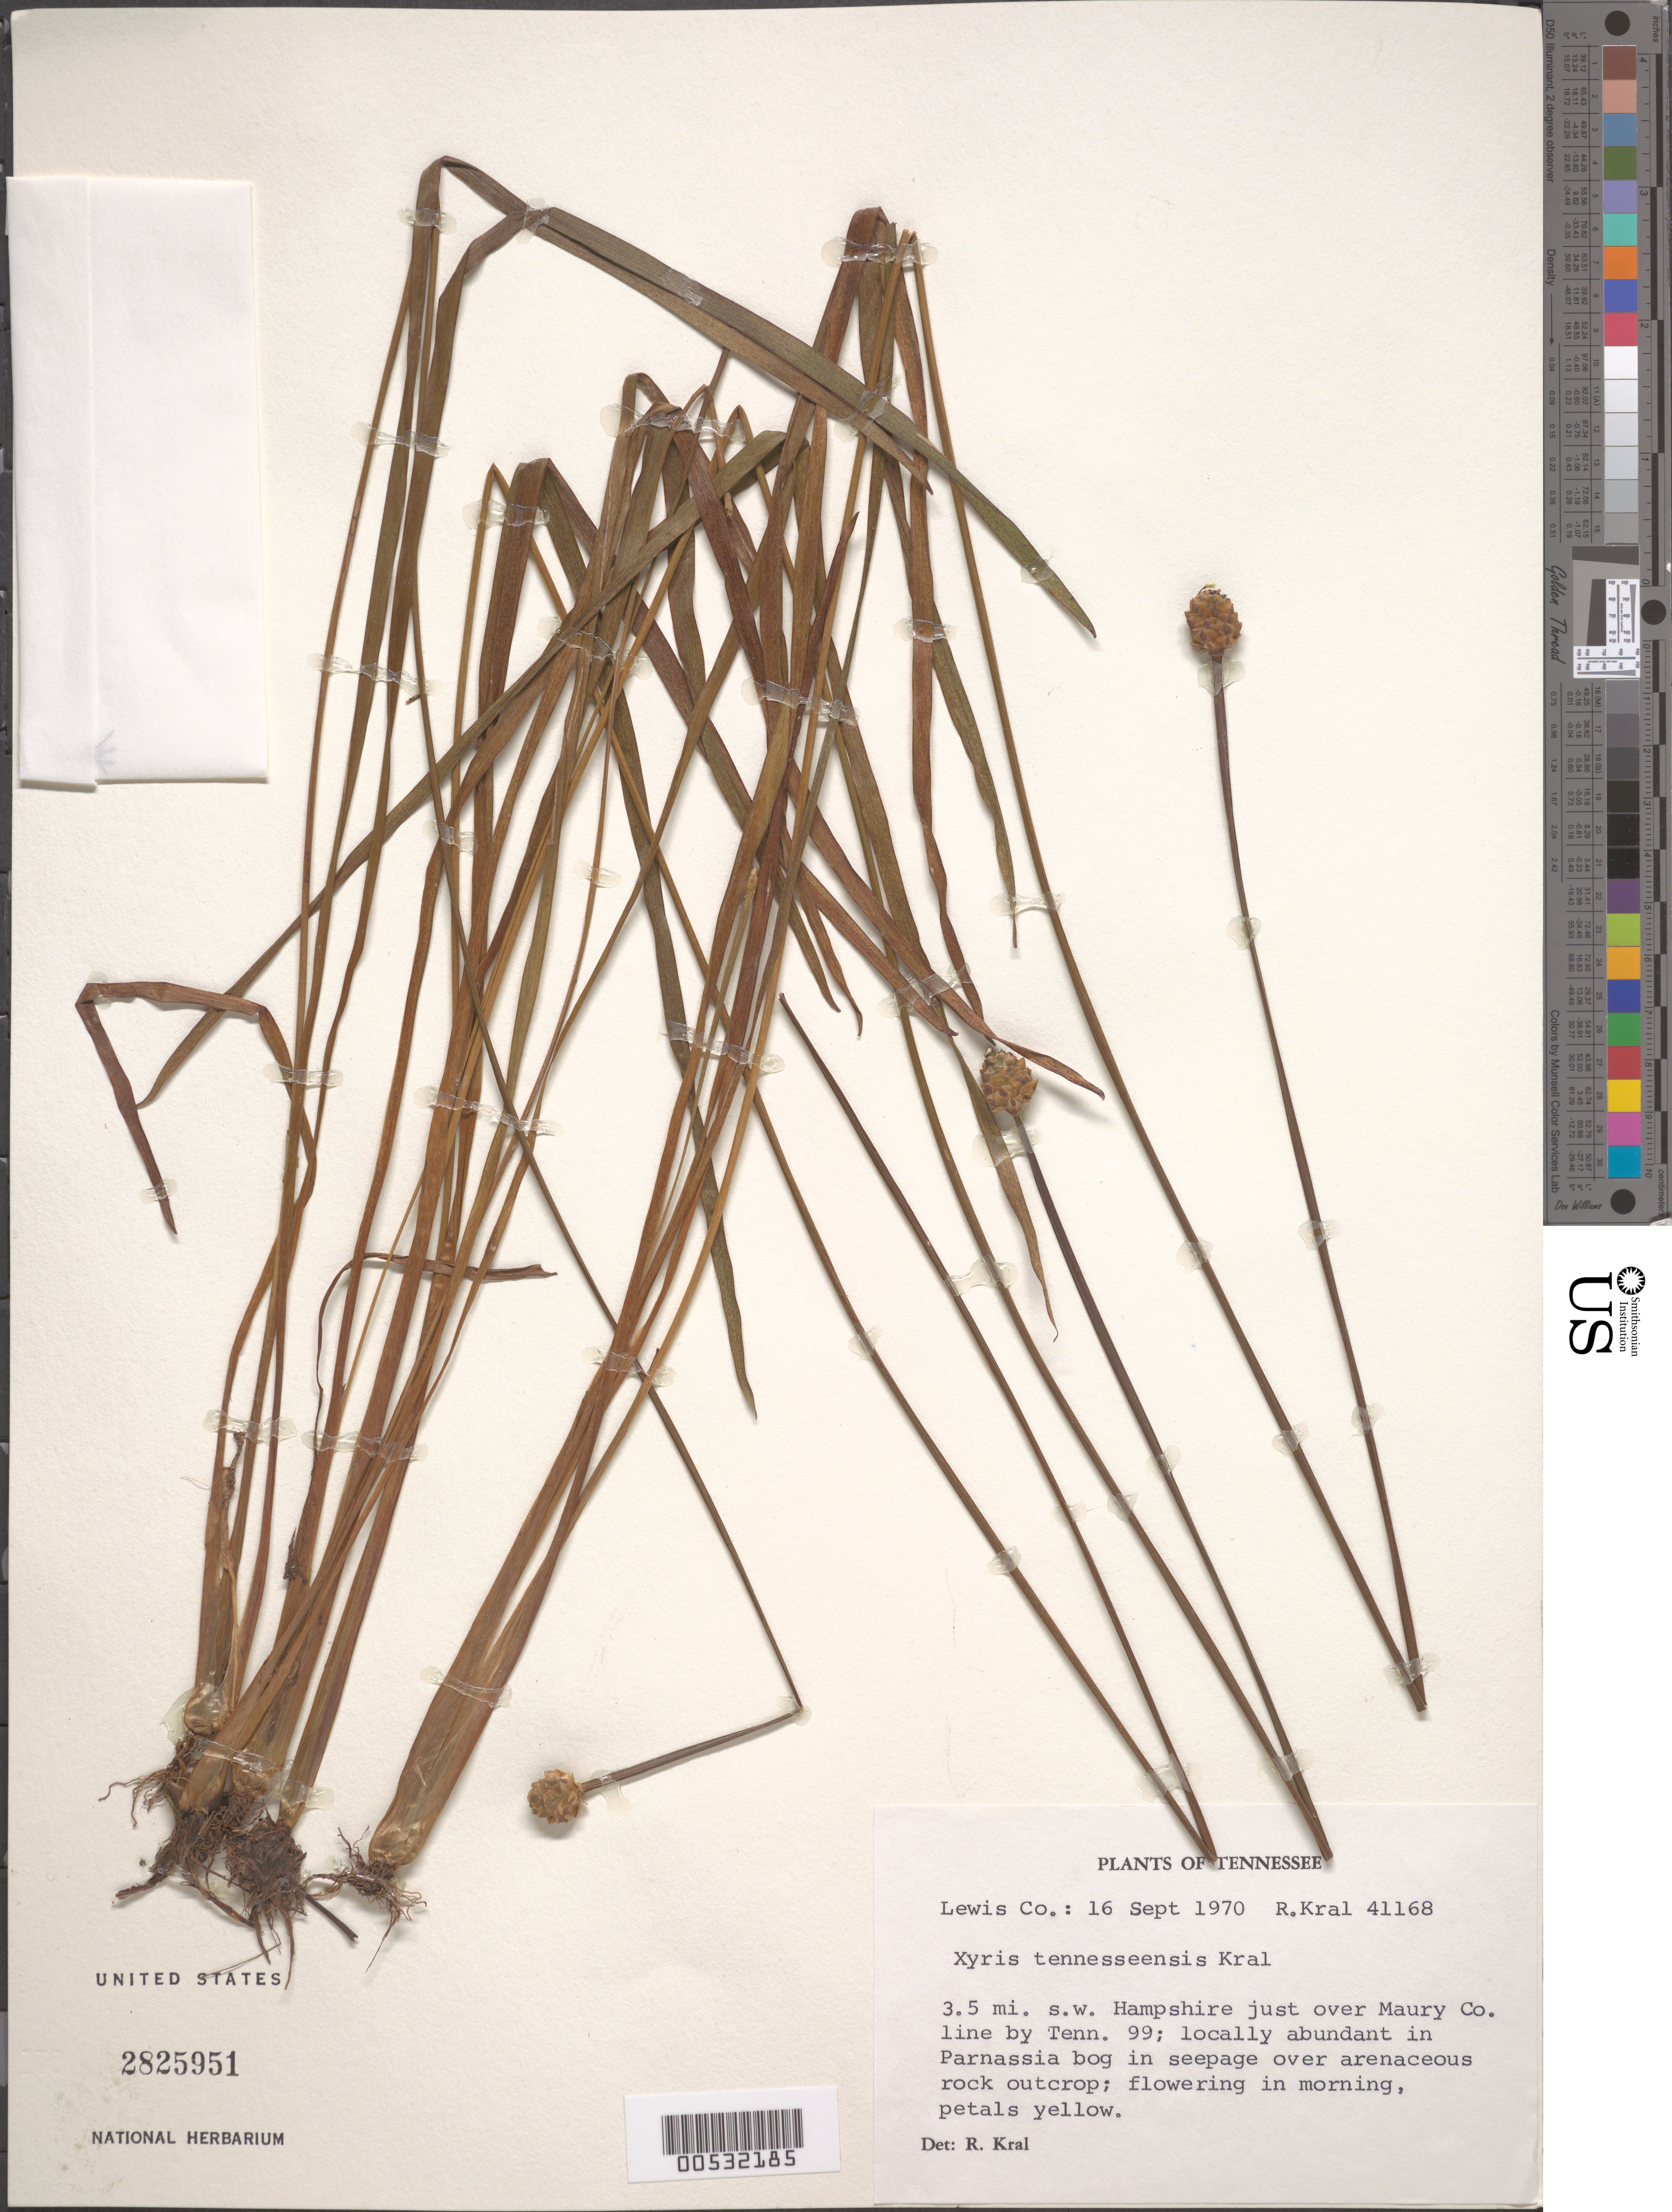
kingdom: Plantae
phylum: Tracheophyta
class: Liliopsida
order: Poales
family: Xyridaceae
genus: Xyris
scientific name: Xyris tennesseensis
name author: Kral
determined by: Kral, Robert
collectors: R. Kral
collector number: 41168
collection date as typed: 16 Sep 1970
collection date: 1970-09-16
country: United States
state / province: Tennessee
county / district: Lewis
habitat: Locally abundant in Parnassia bog in seepage over arenaceous rock outcrop.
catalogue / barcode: US 2825951